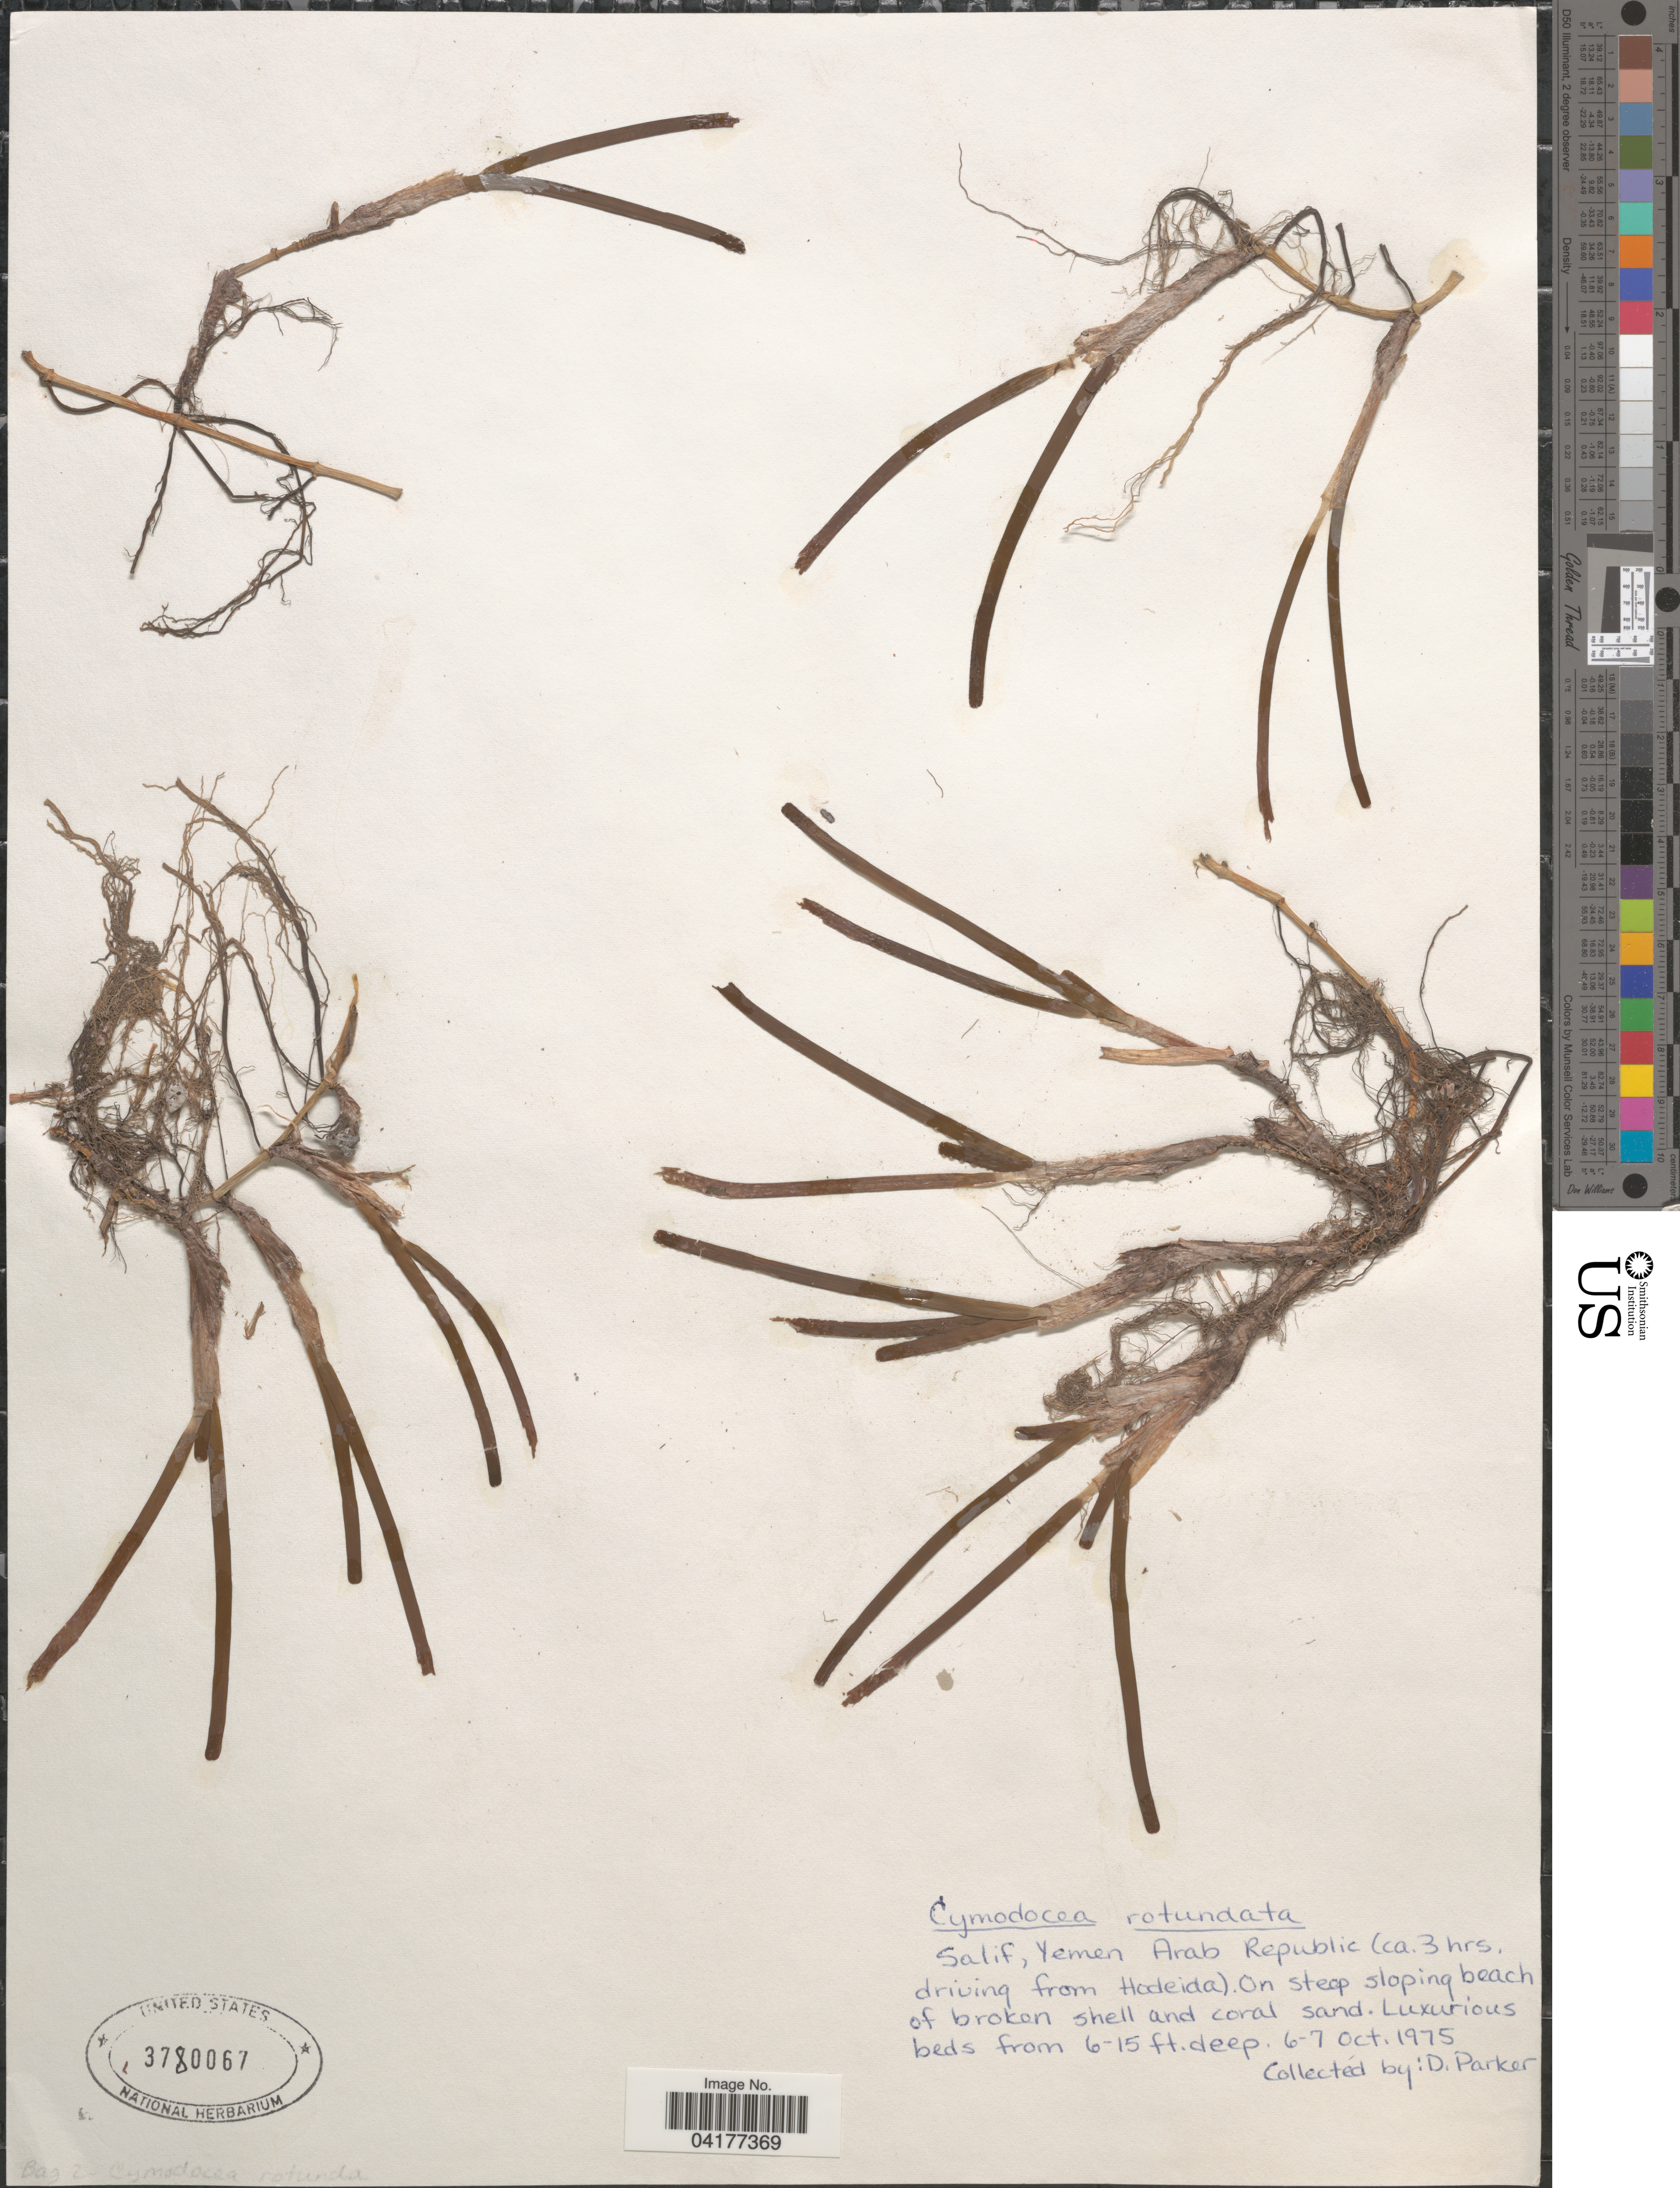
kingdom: Plantae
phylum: Tracheophyta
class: Liliopsida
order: Alismatales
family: Cymodoceaceae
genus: Cymodocea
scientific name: Cymodocea rotundata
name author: Asch. & Schweinf.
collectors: D. Parker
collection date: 1975-10-06/1975-10-07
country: Yemen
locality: Salif, Yemen Arab Republic (ca. 3 hrs. driving from Hodeida).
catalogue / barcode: US 3780067